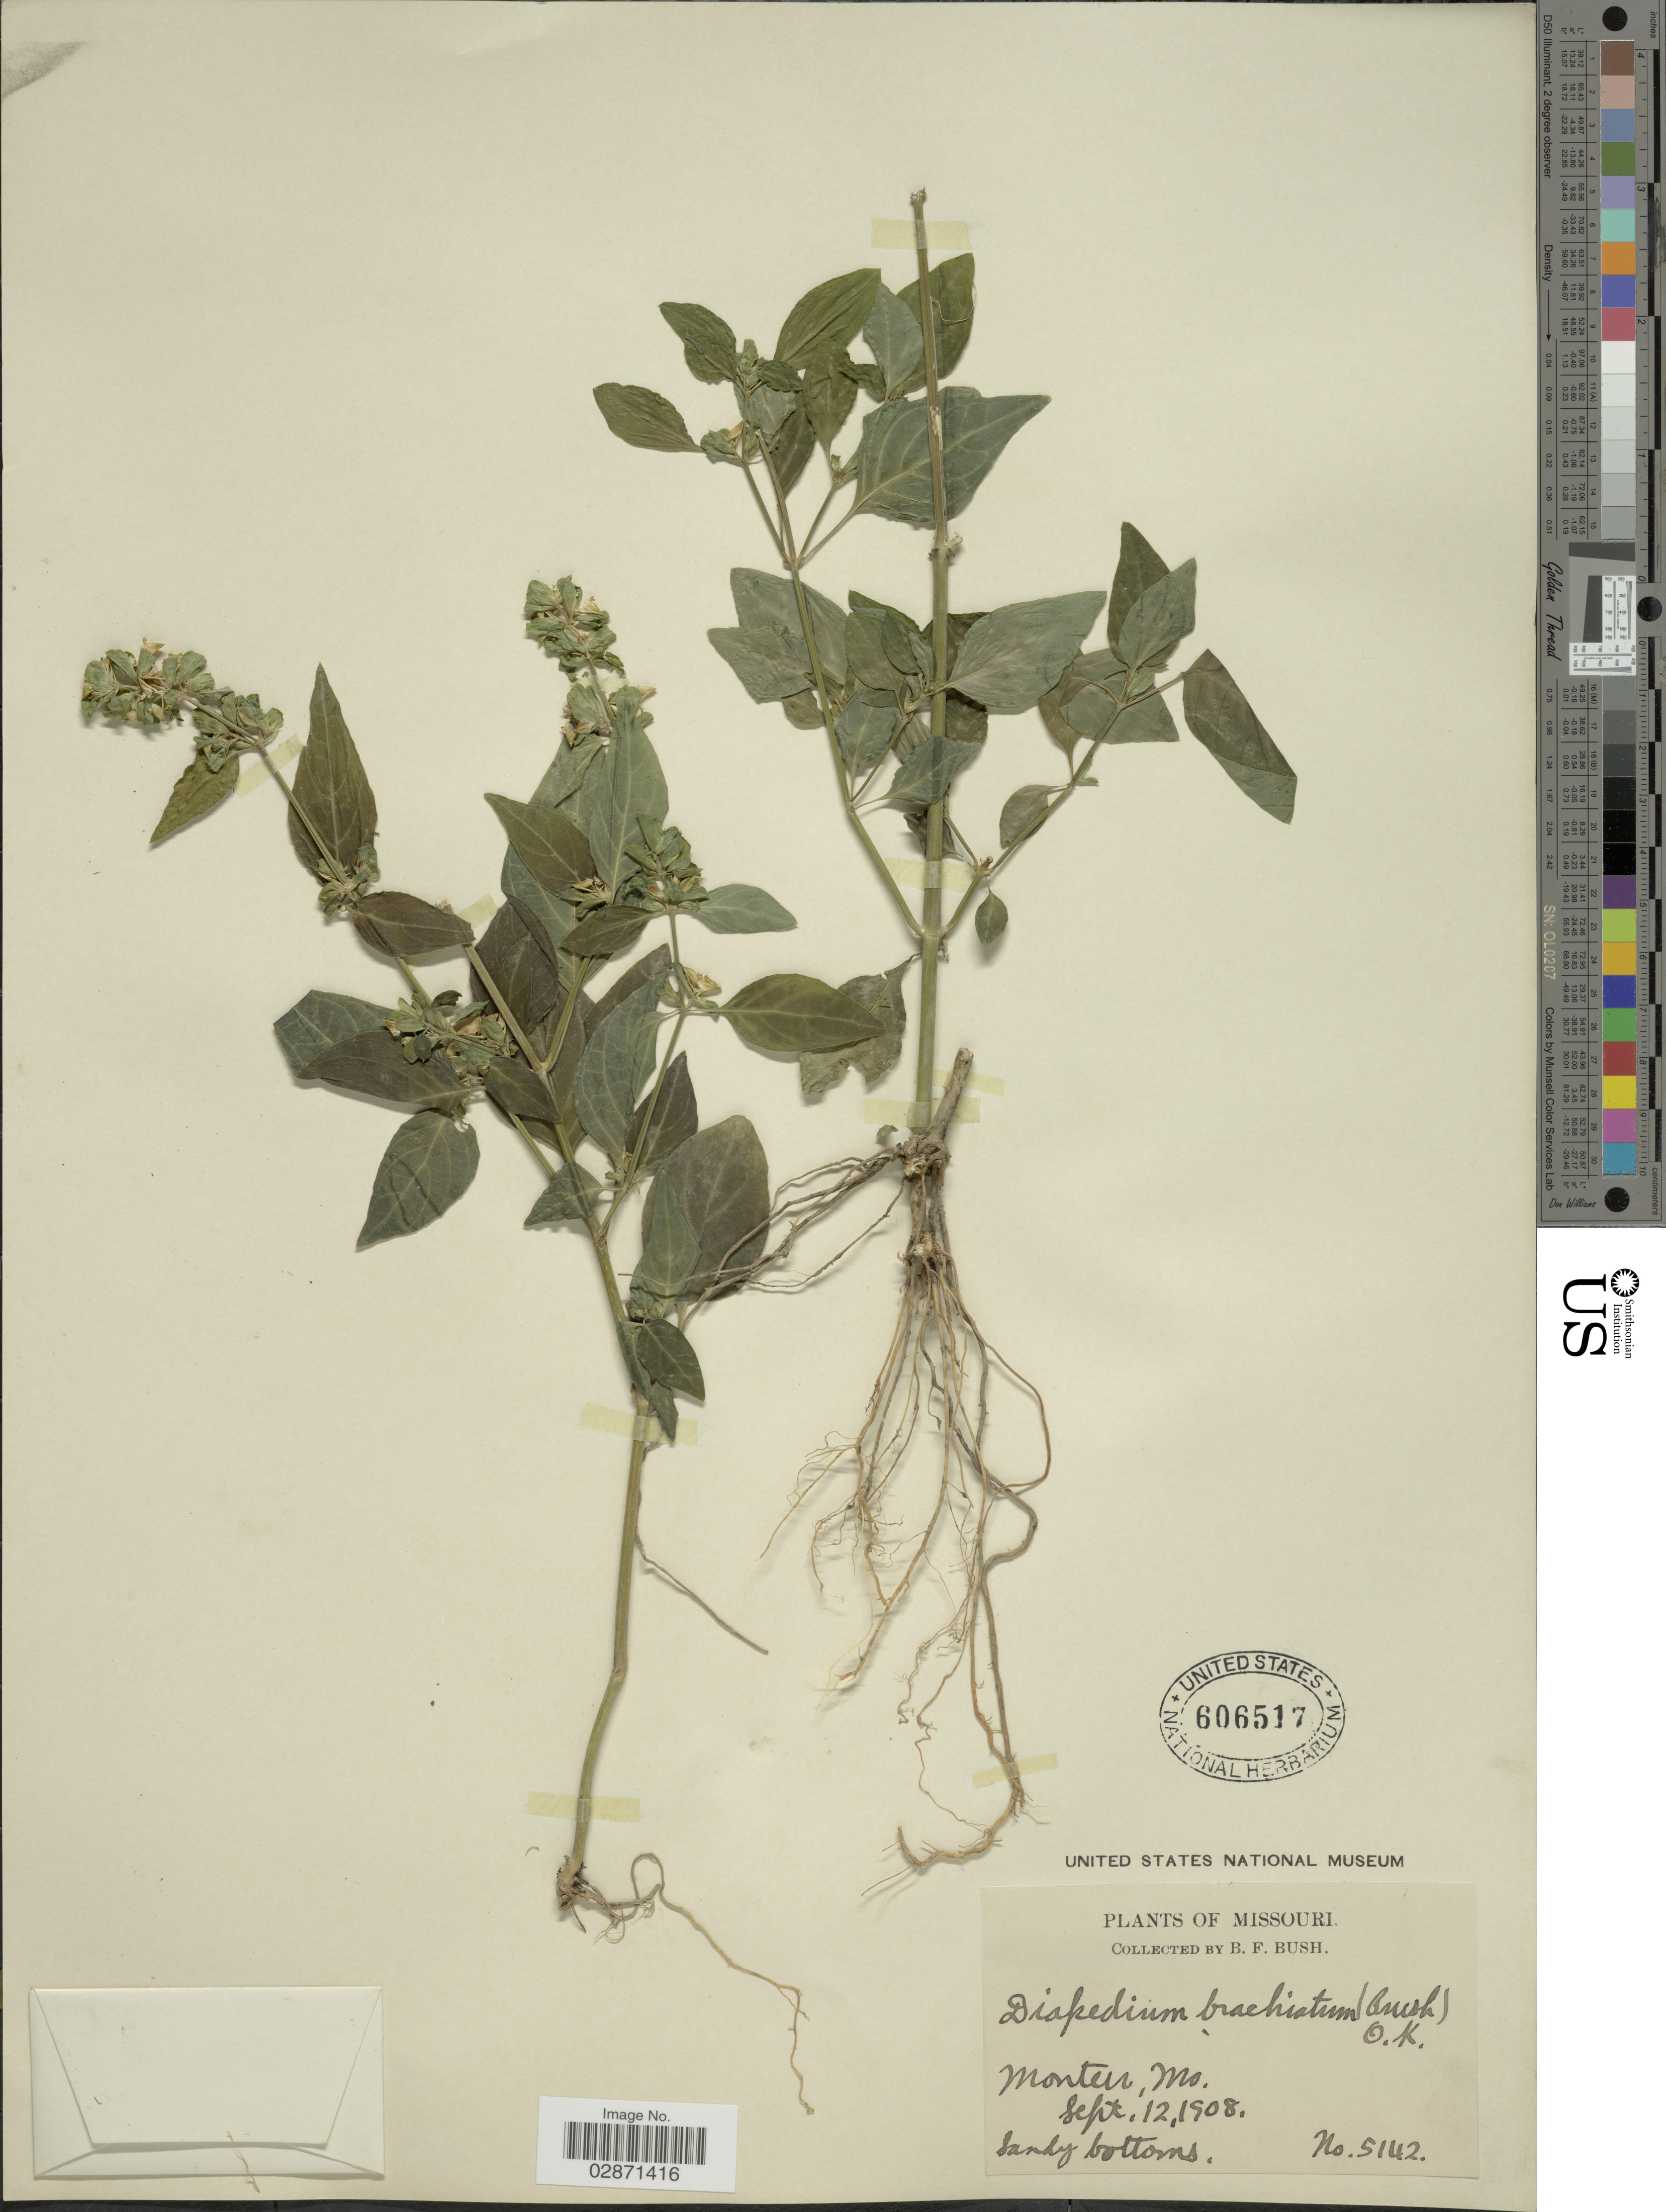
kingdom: Plantae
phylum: Tracheophyta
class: Magnoliopsida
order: Lamiales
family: Acanthaceae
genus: Dicliptera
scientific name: Dicliptera brachiata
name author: (Pursh) Spreng.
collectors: B. F. Bush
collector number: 5142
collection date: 1908-09-12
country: United States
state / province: Missouri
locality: Montier.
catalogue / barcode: US 606517